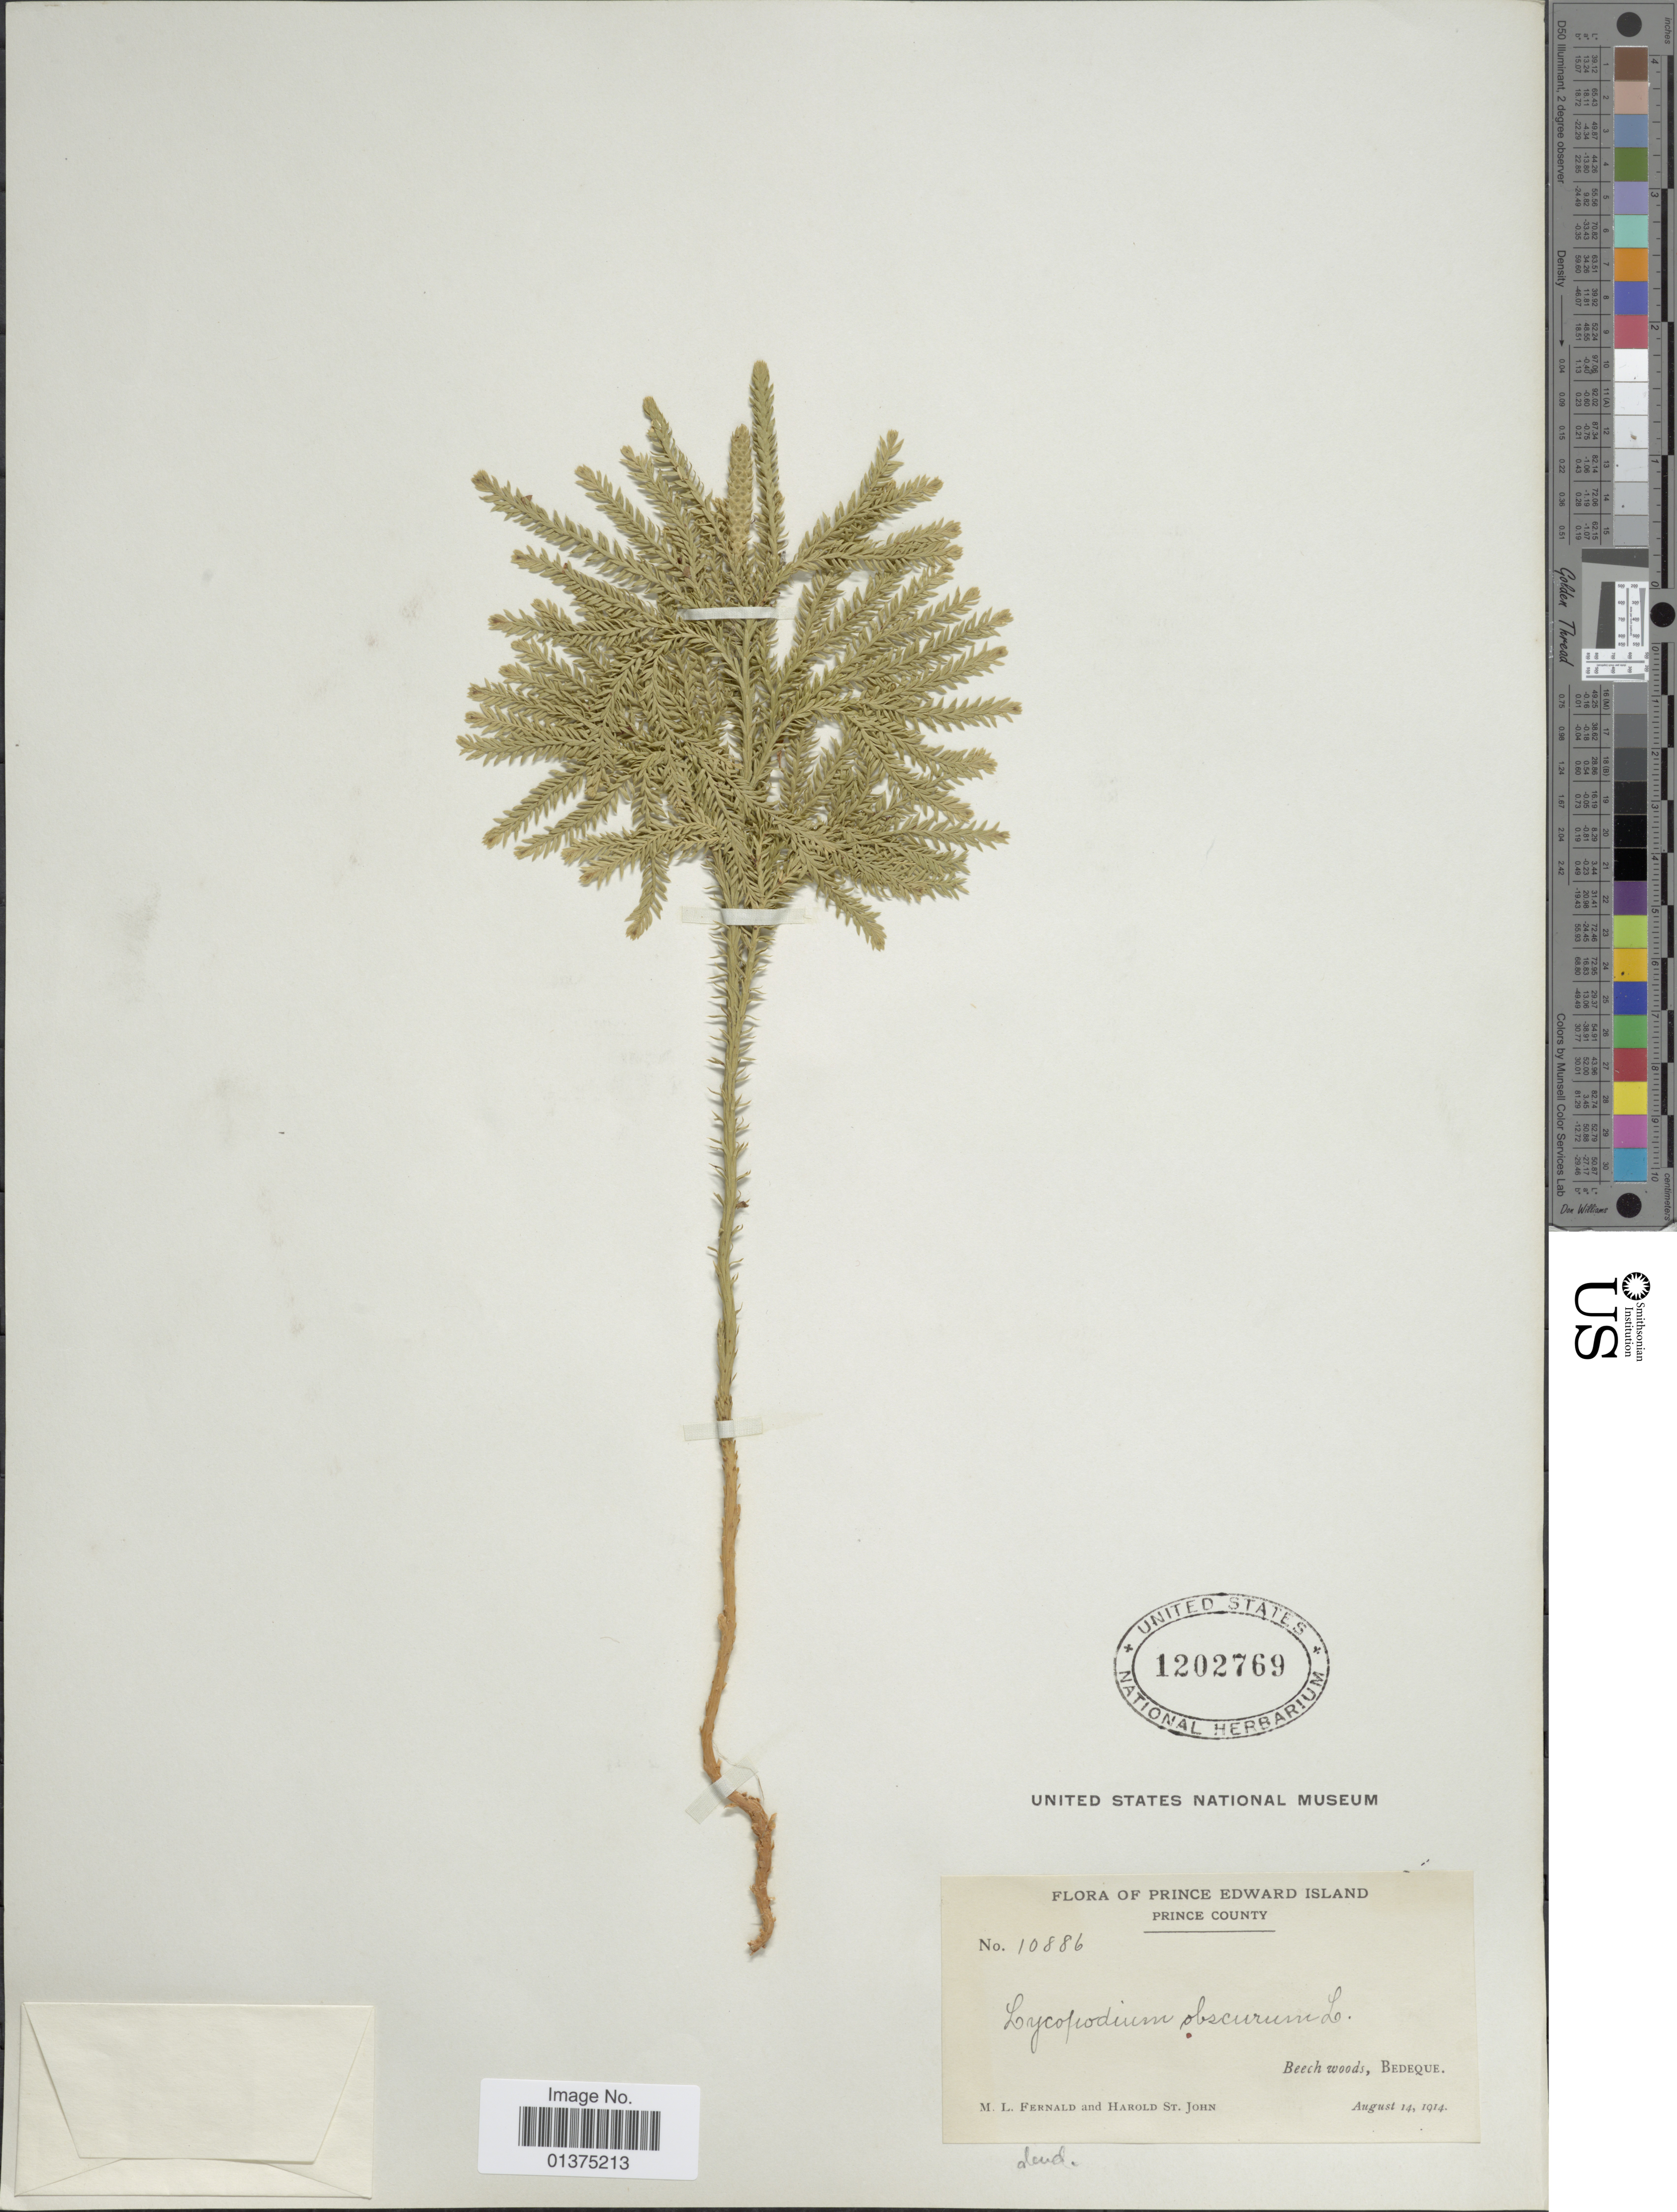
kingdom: Plantae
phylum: Tracheophyta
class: Lycopodiopsida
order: Lycopodiales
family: Lycopodiaceae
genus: Dendrolycopodium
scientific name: Dendrolycopodium dendroideum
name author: (Michx.) A. Haines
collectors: M. L. Fernald & H. St. John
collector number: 10886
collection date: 1914-08-14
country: Canada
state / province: Prince Edward Island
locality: Prince County, Beech woods, Bedeque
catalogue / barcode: US 1202769